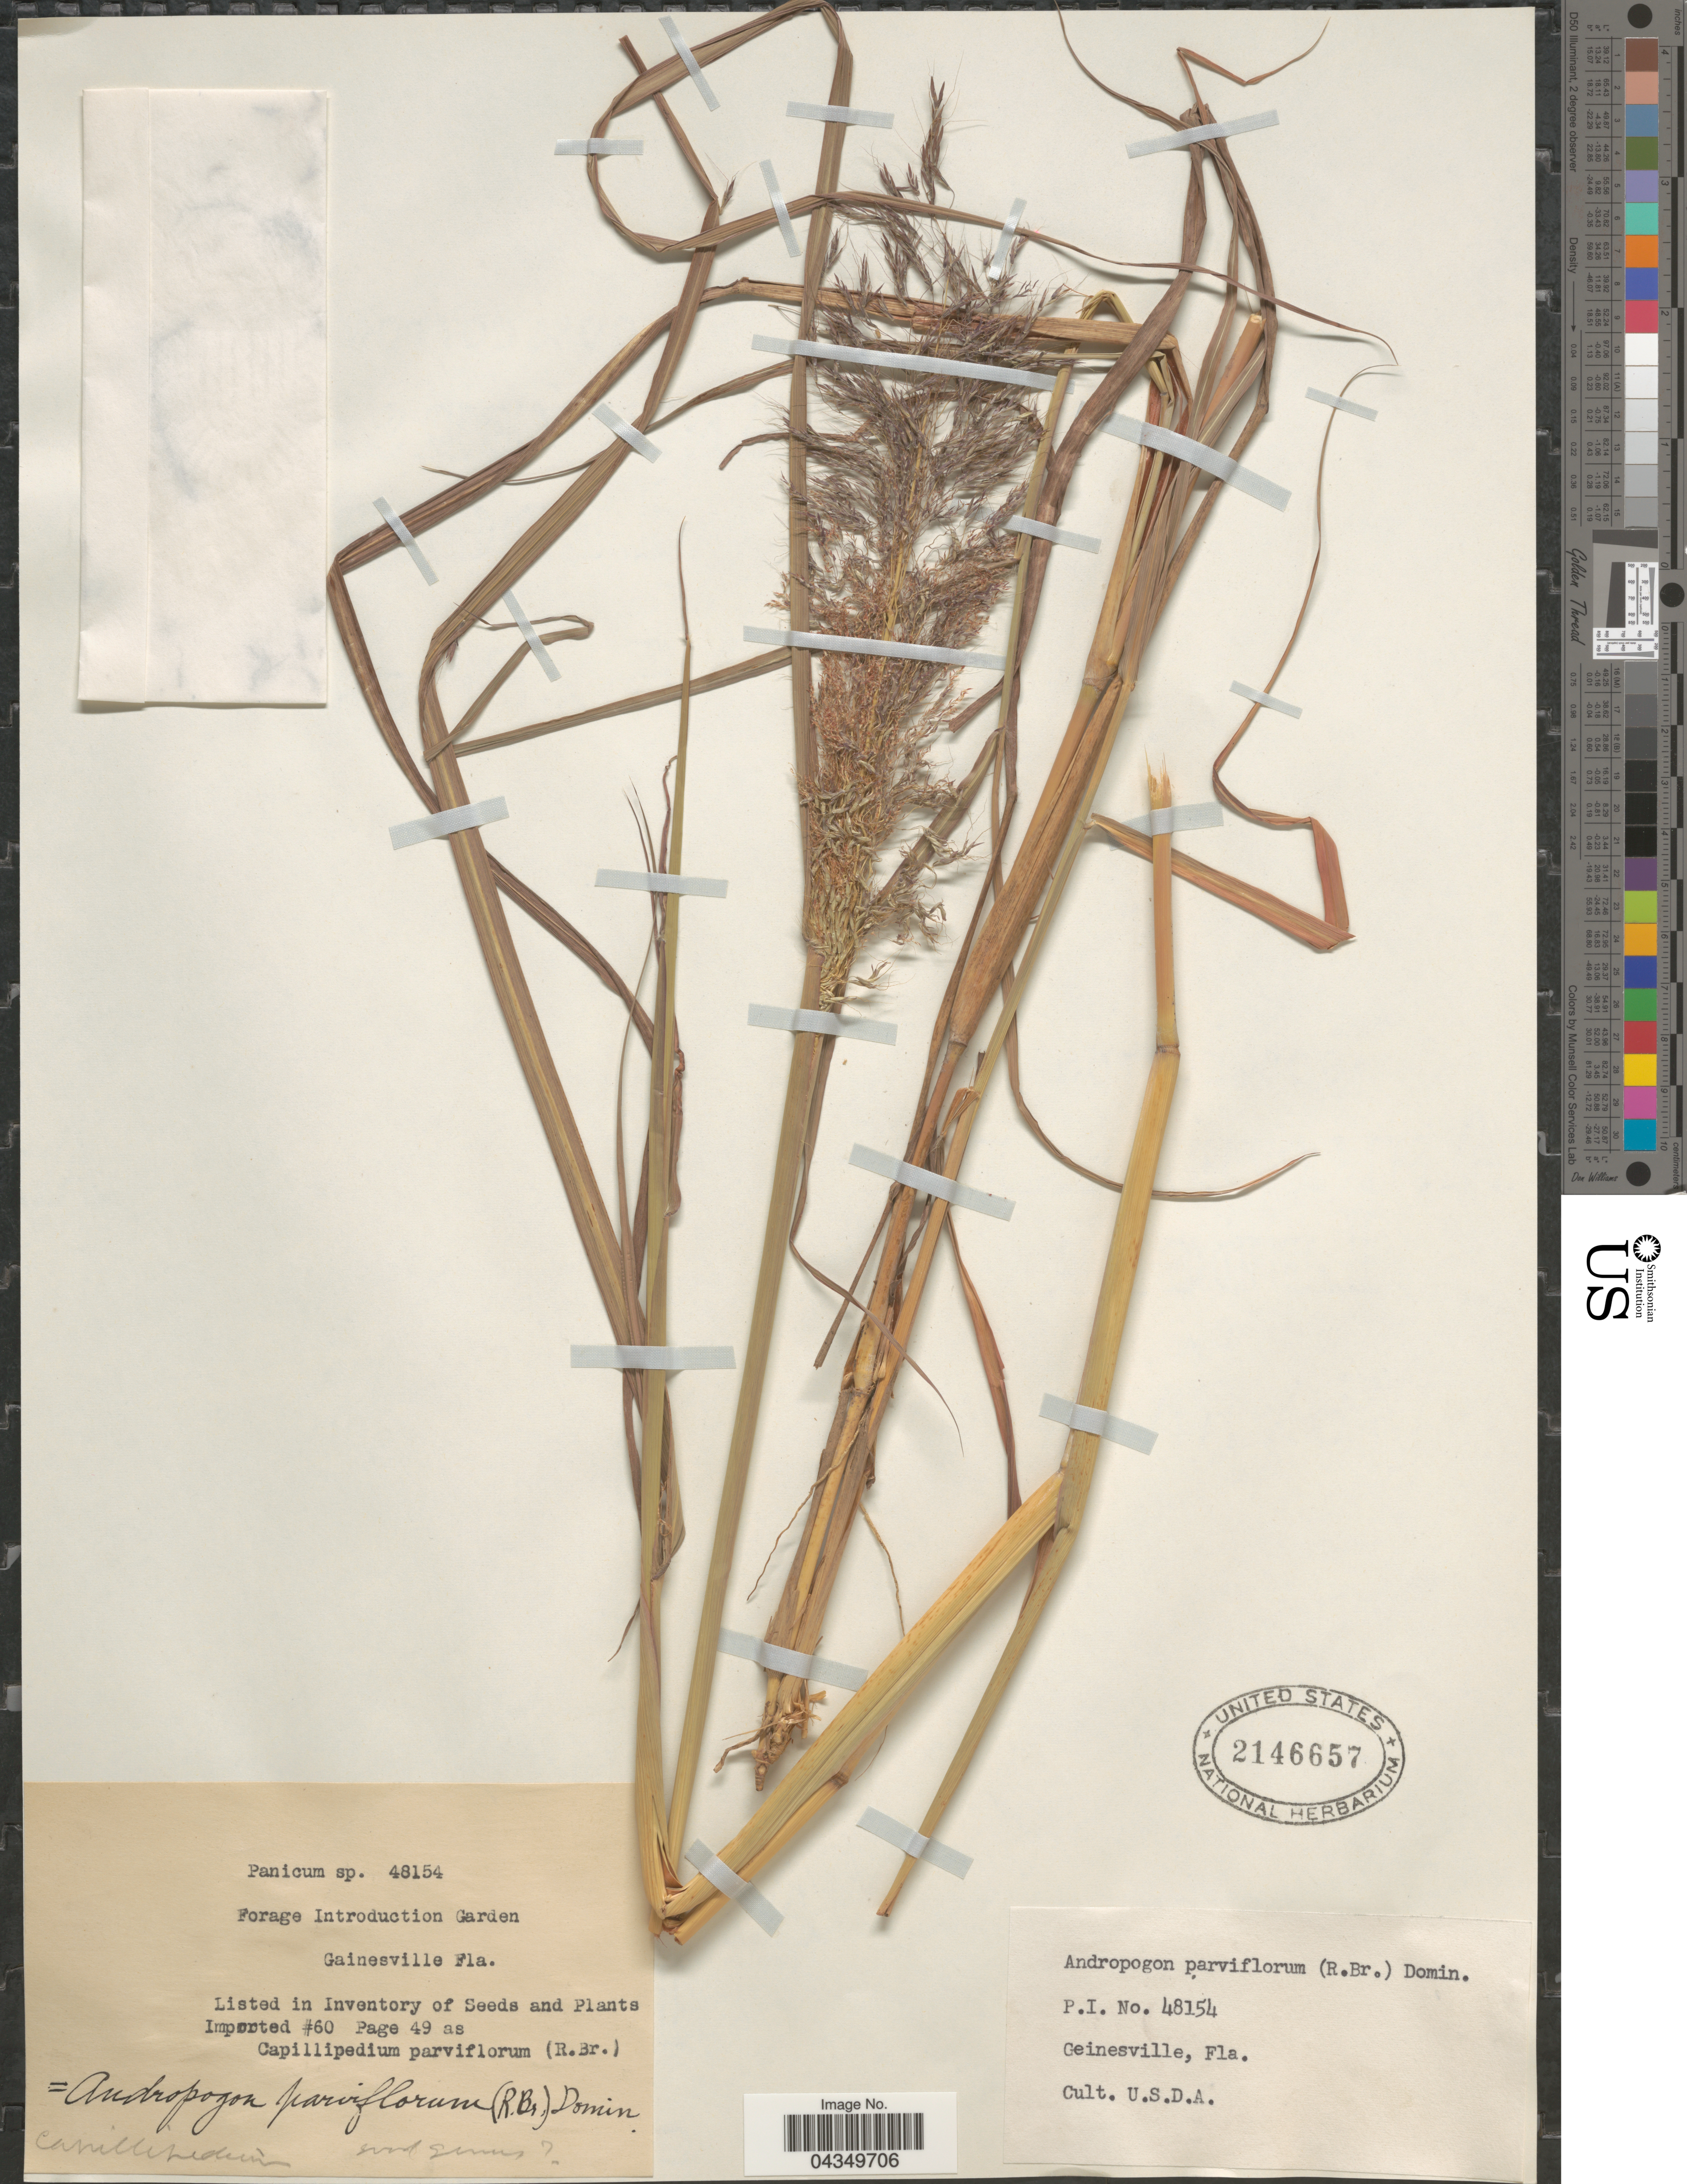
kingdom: Plantae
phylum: Tracheophyta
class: Liliopsida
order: Poales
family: Poaceae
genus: Capillipedium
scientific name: Capillipedium parviflorum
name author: (R. Br.) Stapf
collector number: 48154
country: United States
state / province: Florida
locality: Gainesville.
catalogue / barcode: US 2146657